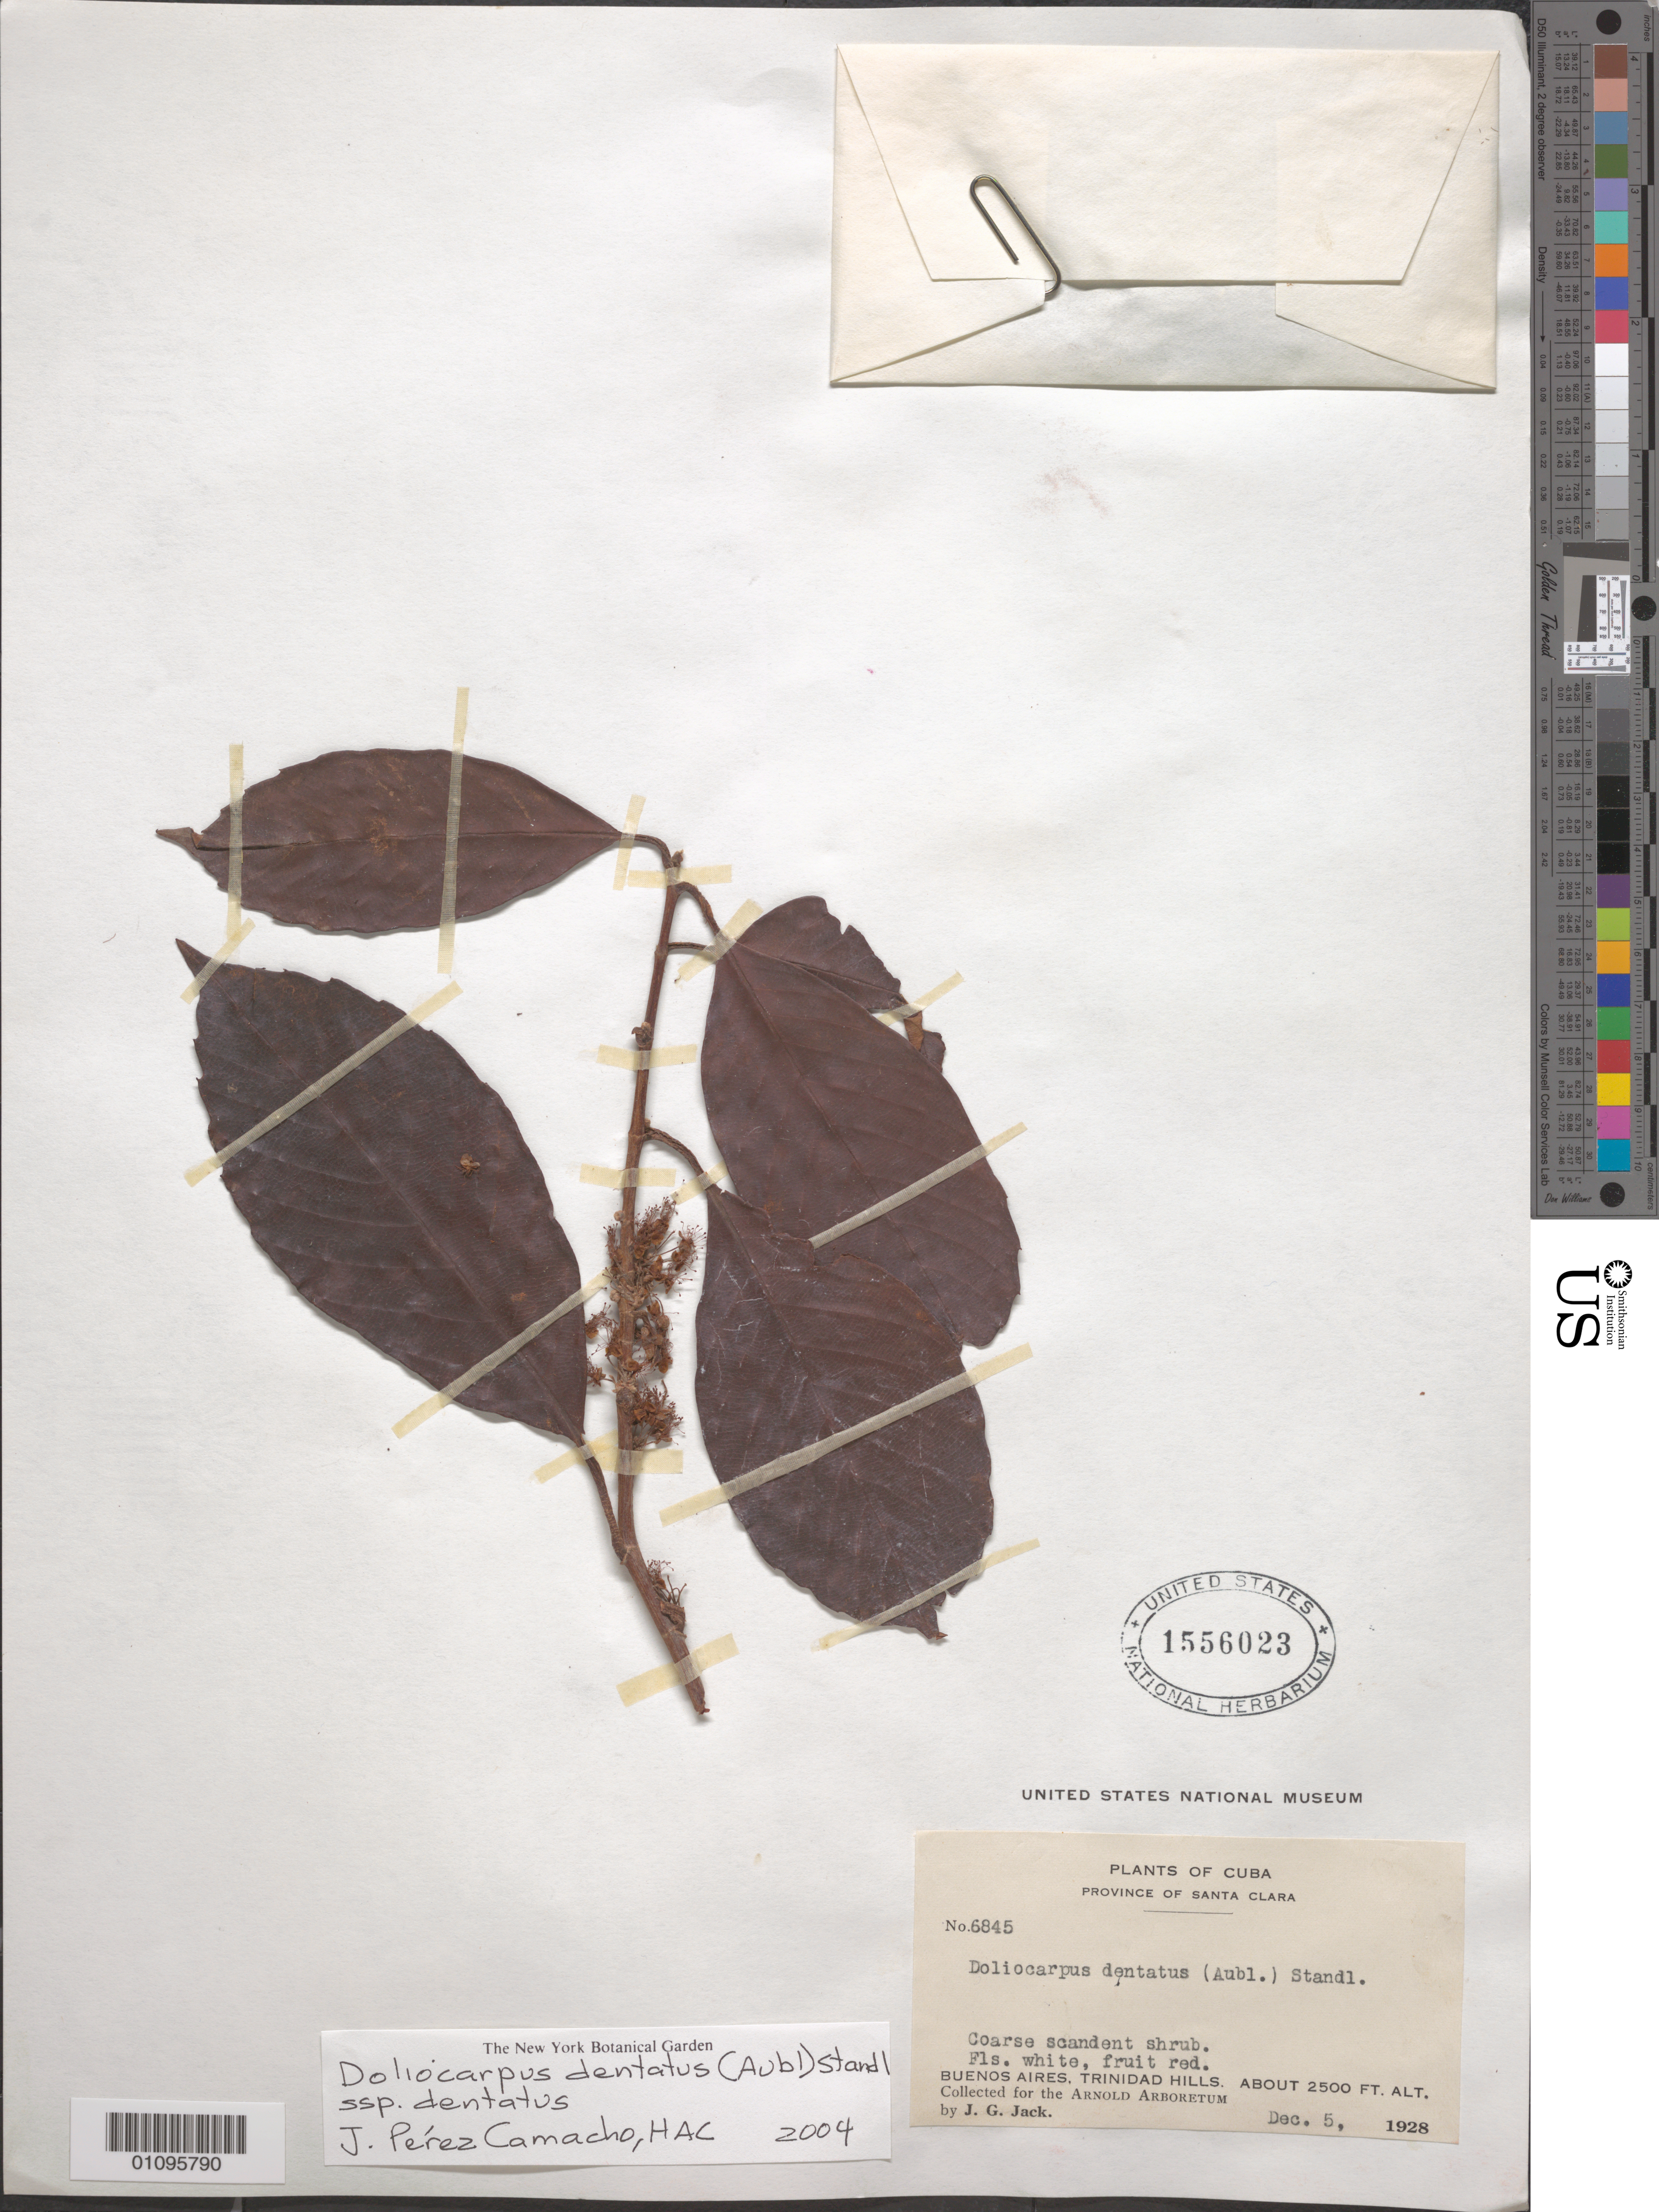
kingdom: Plantae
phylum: Tracheophyta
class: Magnoliopsida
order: Dilleniales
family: Dilleniaceae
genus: Doliocarpus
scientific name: Doliocarpus dentatus subsp. dentatus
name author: (Aubl.) Standl.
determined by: Peréz-Camacho, J.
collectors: J. G. Jack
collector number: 6845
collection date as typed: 05 Dec 1928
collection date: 1928-12-05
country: Cuba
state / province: Santa Clara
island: Cuba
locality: Buenos Aires, Trinidad Hills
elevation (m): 762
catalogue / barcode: US 1556023